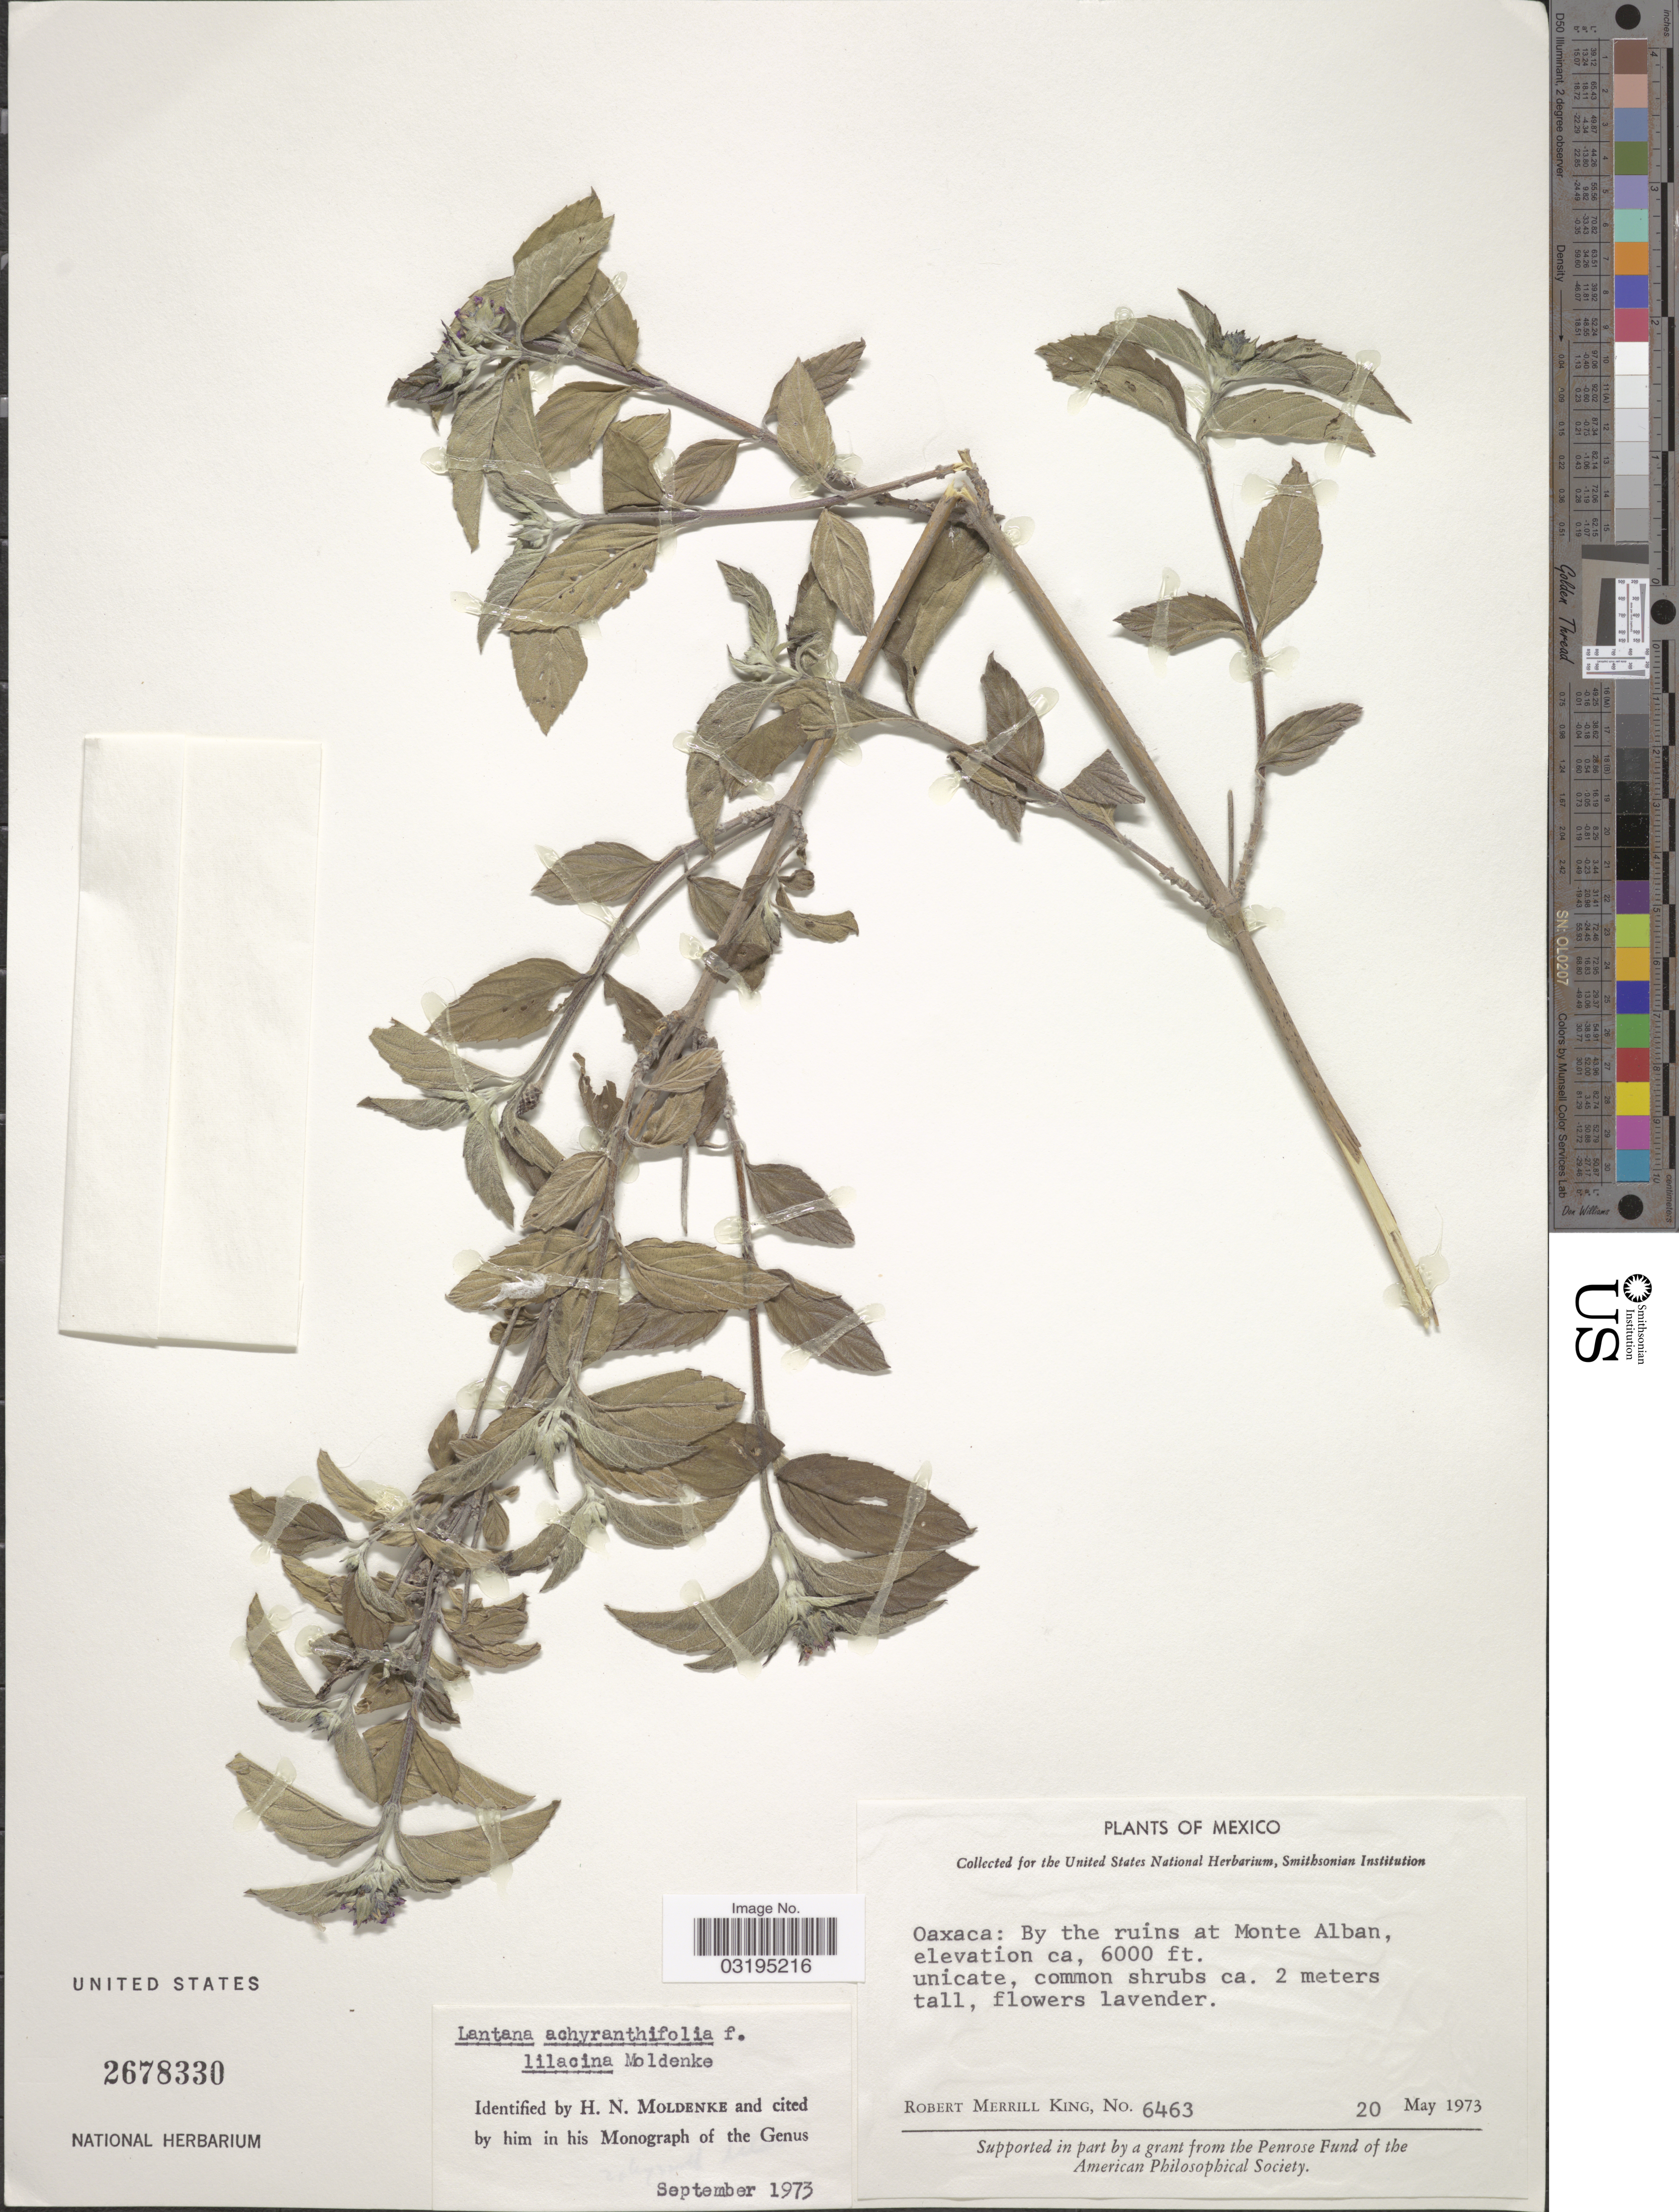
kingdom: Plantae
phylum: Tracheophyta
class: Magnoliopsida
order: Lamiales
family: Verbenaceae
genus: Lantana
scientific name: Lantana achyranthifolia f. lilacina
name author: Moldenke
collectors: R. M. King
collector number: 6463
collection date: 1973-05-20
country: Mexico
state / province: Oaxaca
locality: By the ruins at Monte Alban.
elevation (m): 1829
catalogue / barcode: US 2678330